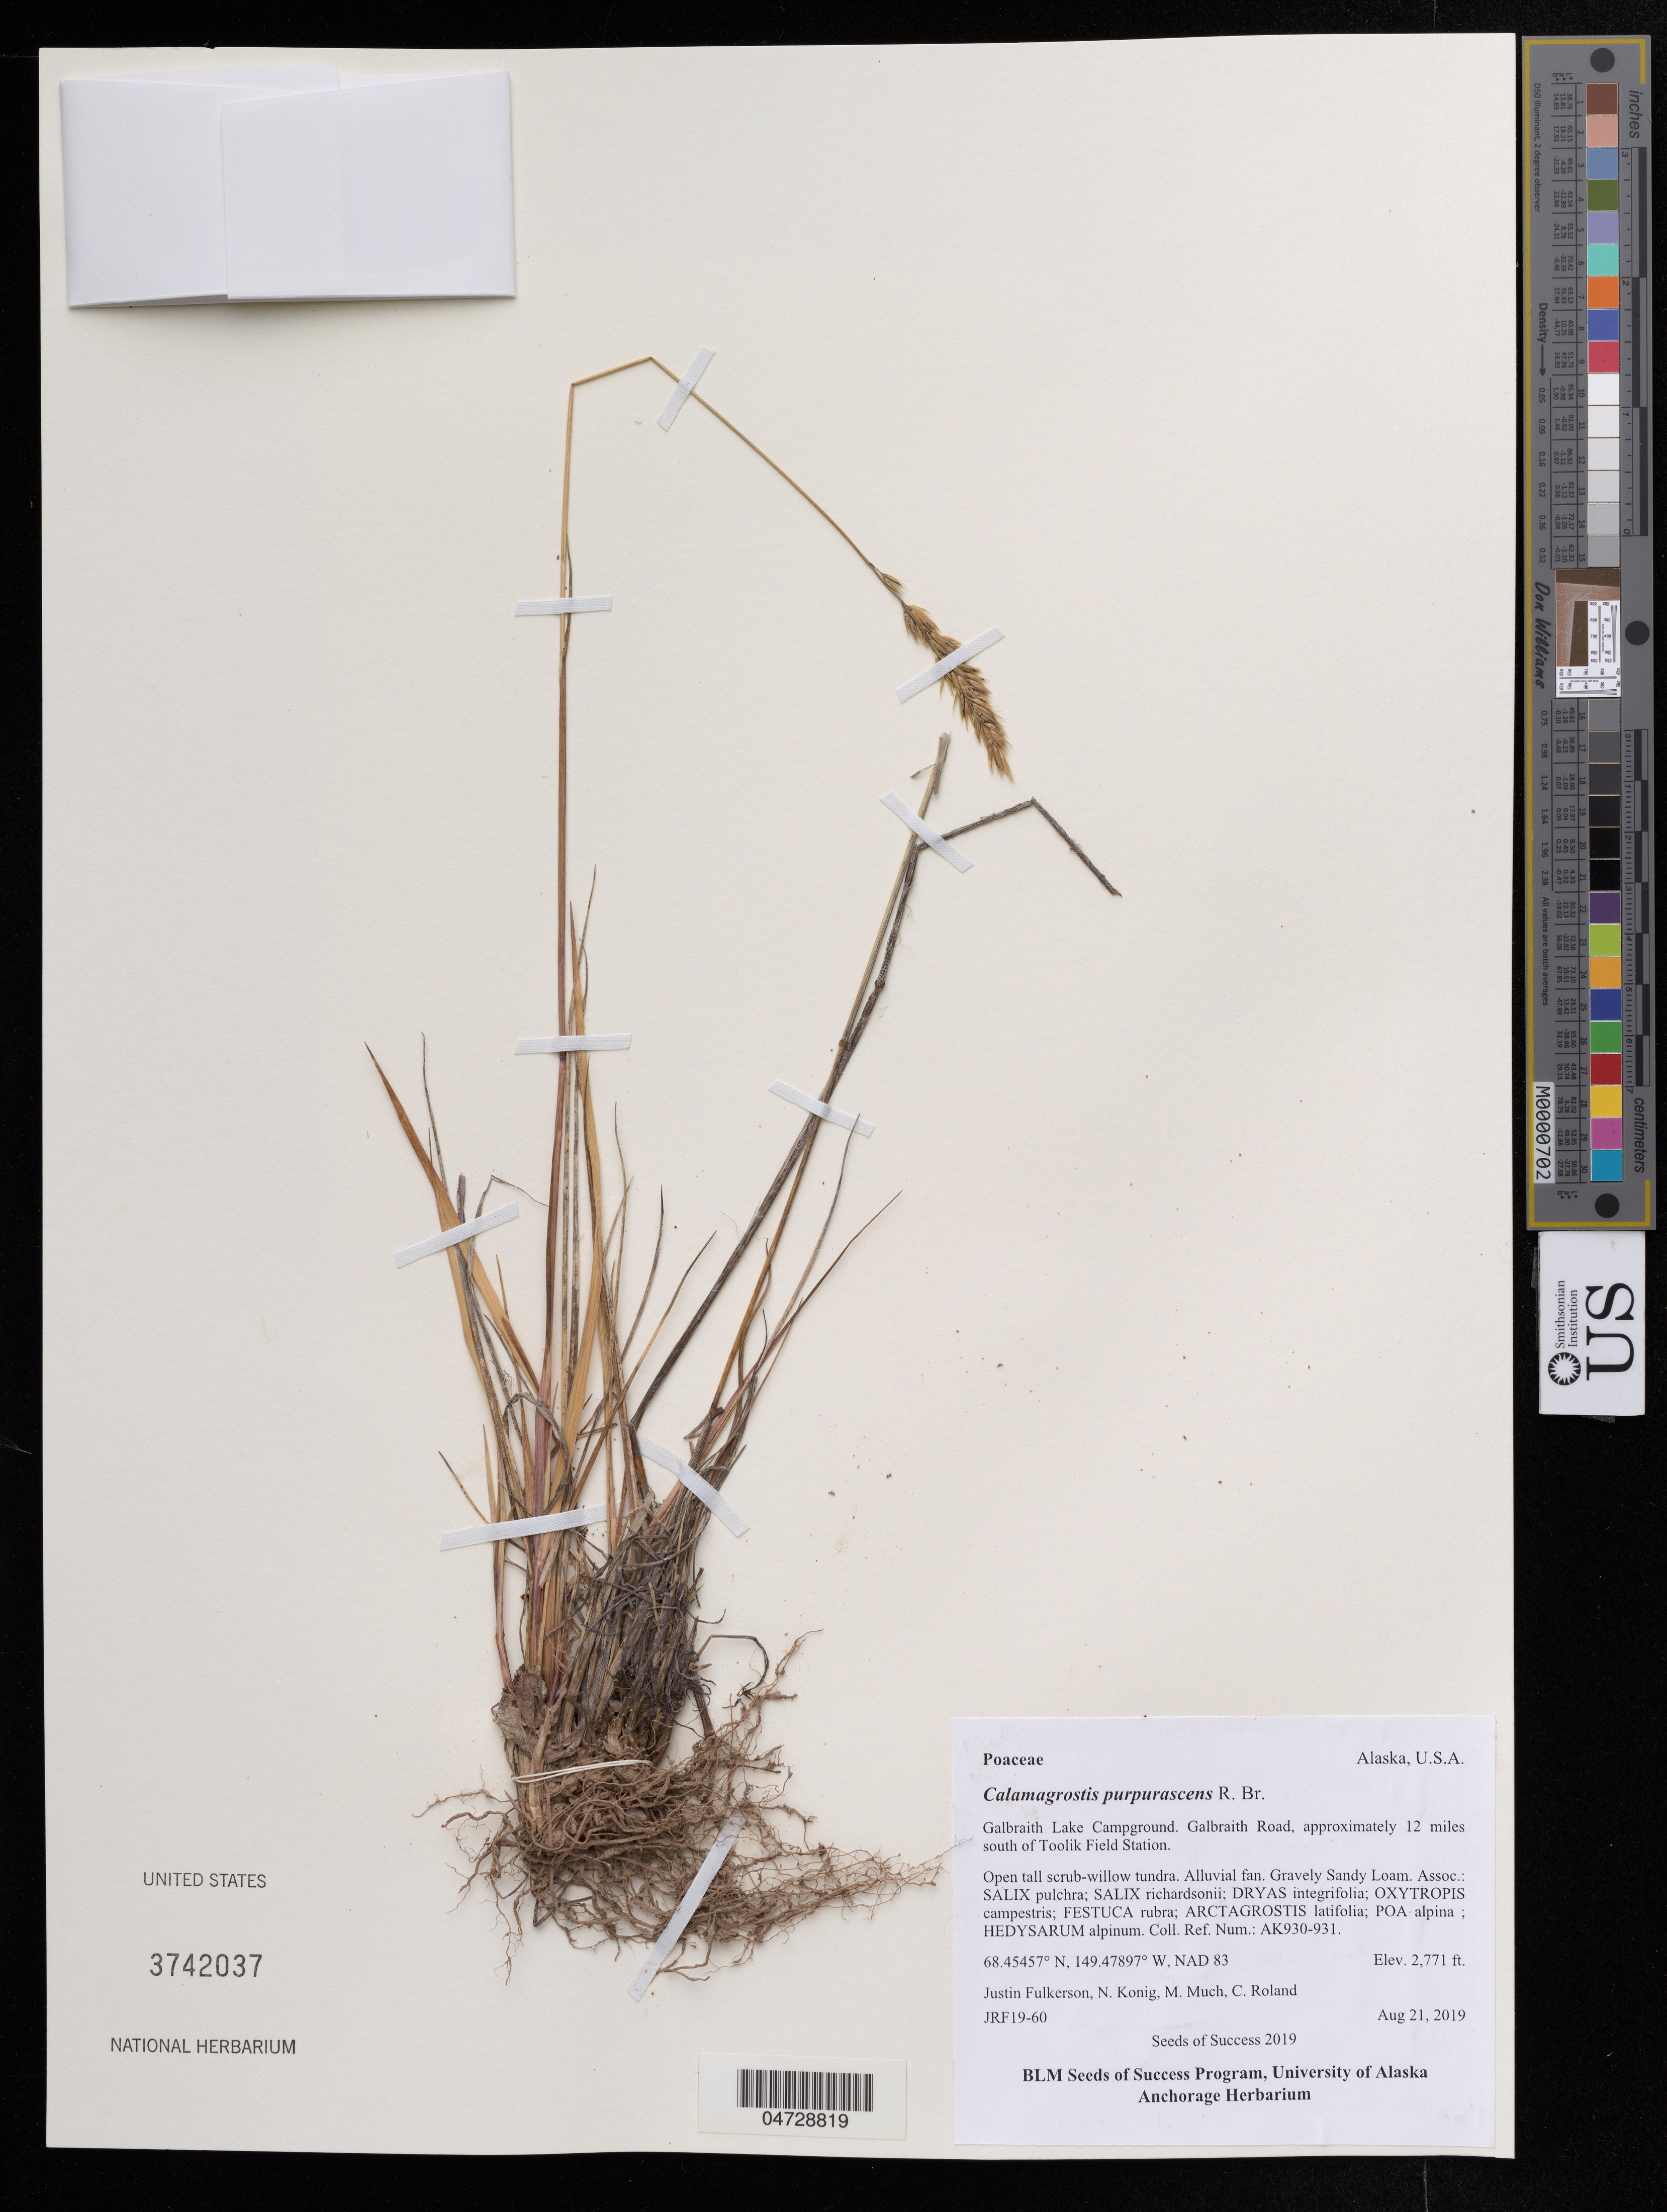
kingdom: Plantae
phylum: Tracheophyta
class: Liliopsida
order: Poales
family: Poaceae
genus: Calamagrostis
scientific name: Calamagrostis purpurascens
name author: R. Br.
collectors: J. Fulkerson, N. Konig & C. Roland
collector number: JRF 19-60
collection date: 2019-08-21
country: United States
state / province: Alaska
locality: Galbraith Lake Campground, Galbraith Road, approximately 12 miles south of Toolik Field Station.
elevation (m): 845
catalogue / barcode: US 3742037